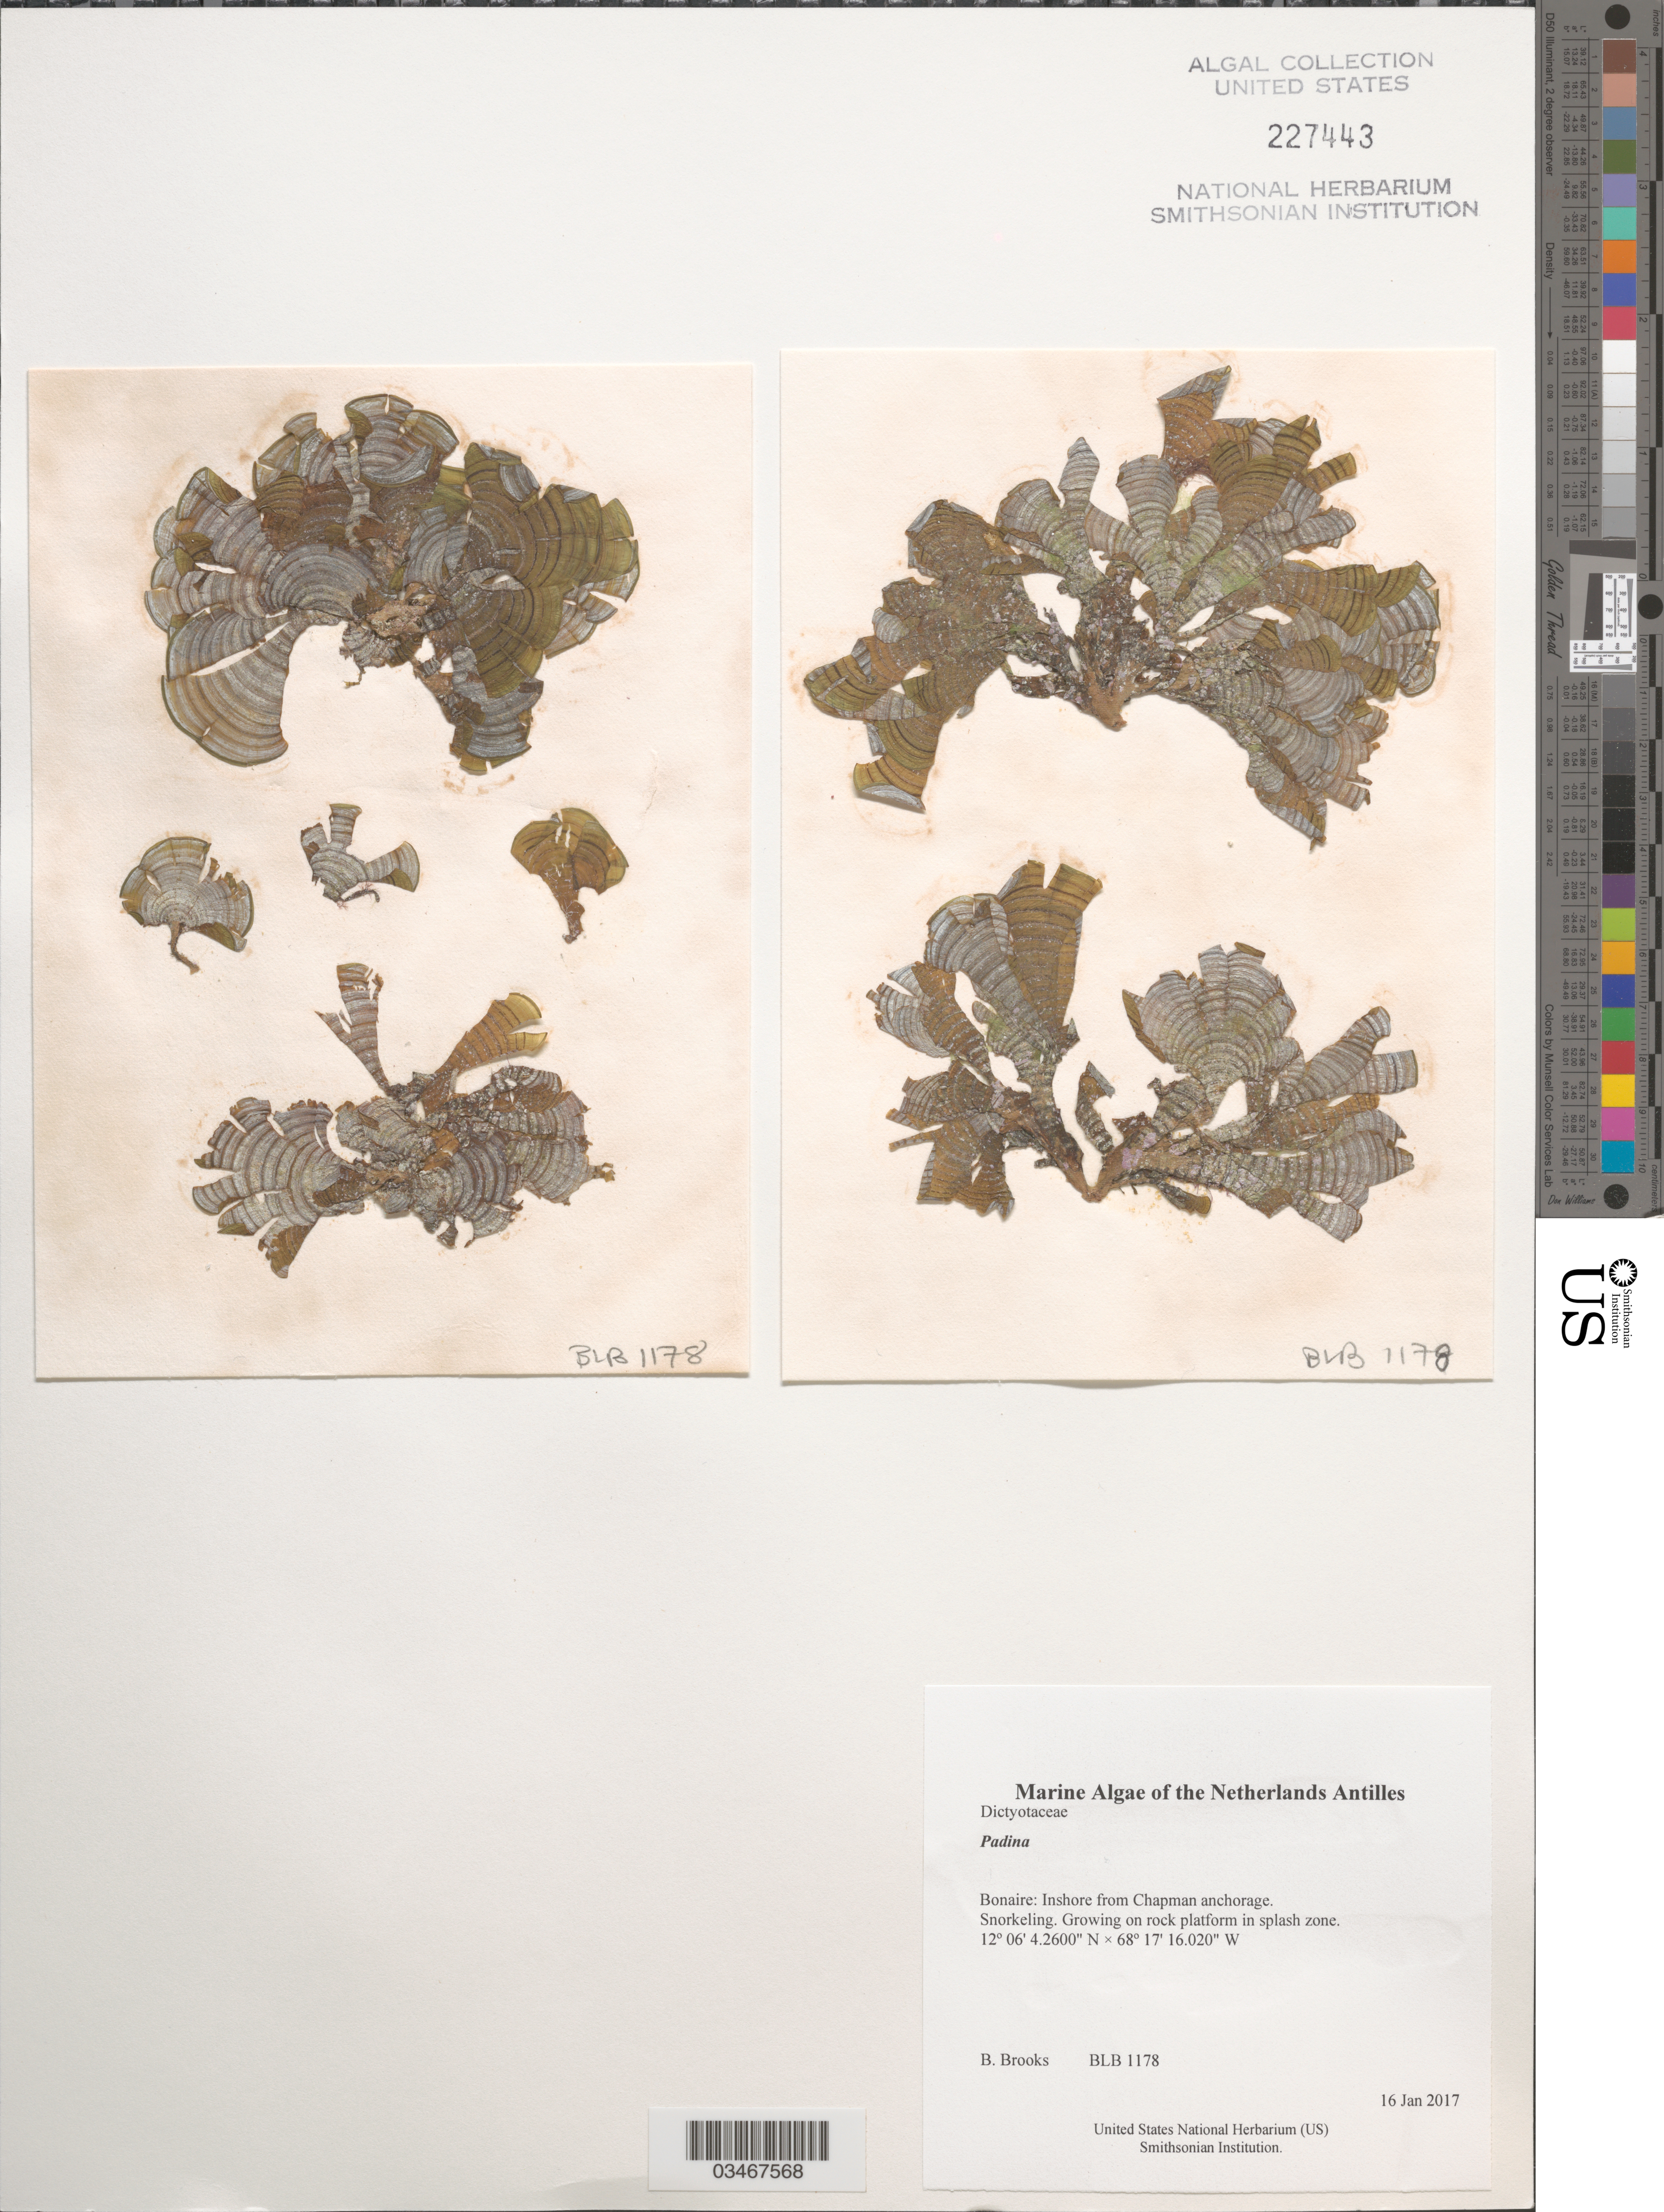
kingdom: Chromista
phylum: Ochrophyta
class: Phaeophyceae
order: Dictyotales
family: Dictyotaceae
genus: Padina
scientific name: Padina sp.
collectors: B. Brooks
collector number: BLB 1178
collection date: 2017-01-16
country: Netherlands Antilles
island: Bonaire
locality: Inshore from Chapman anchorage. Snorkeling.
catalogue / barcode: US 227443